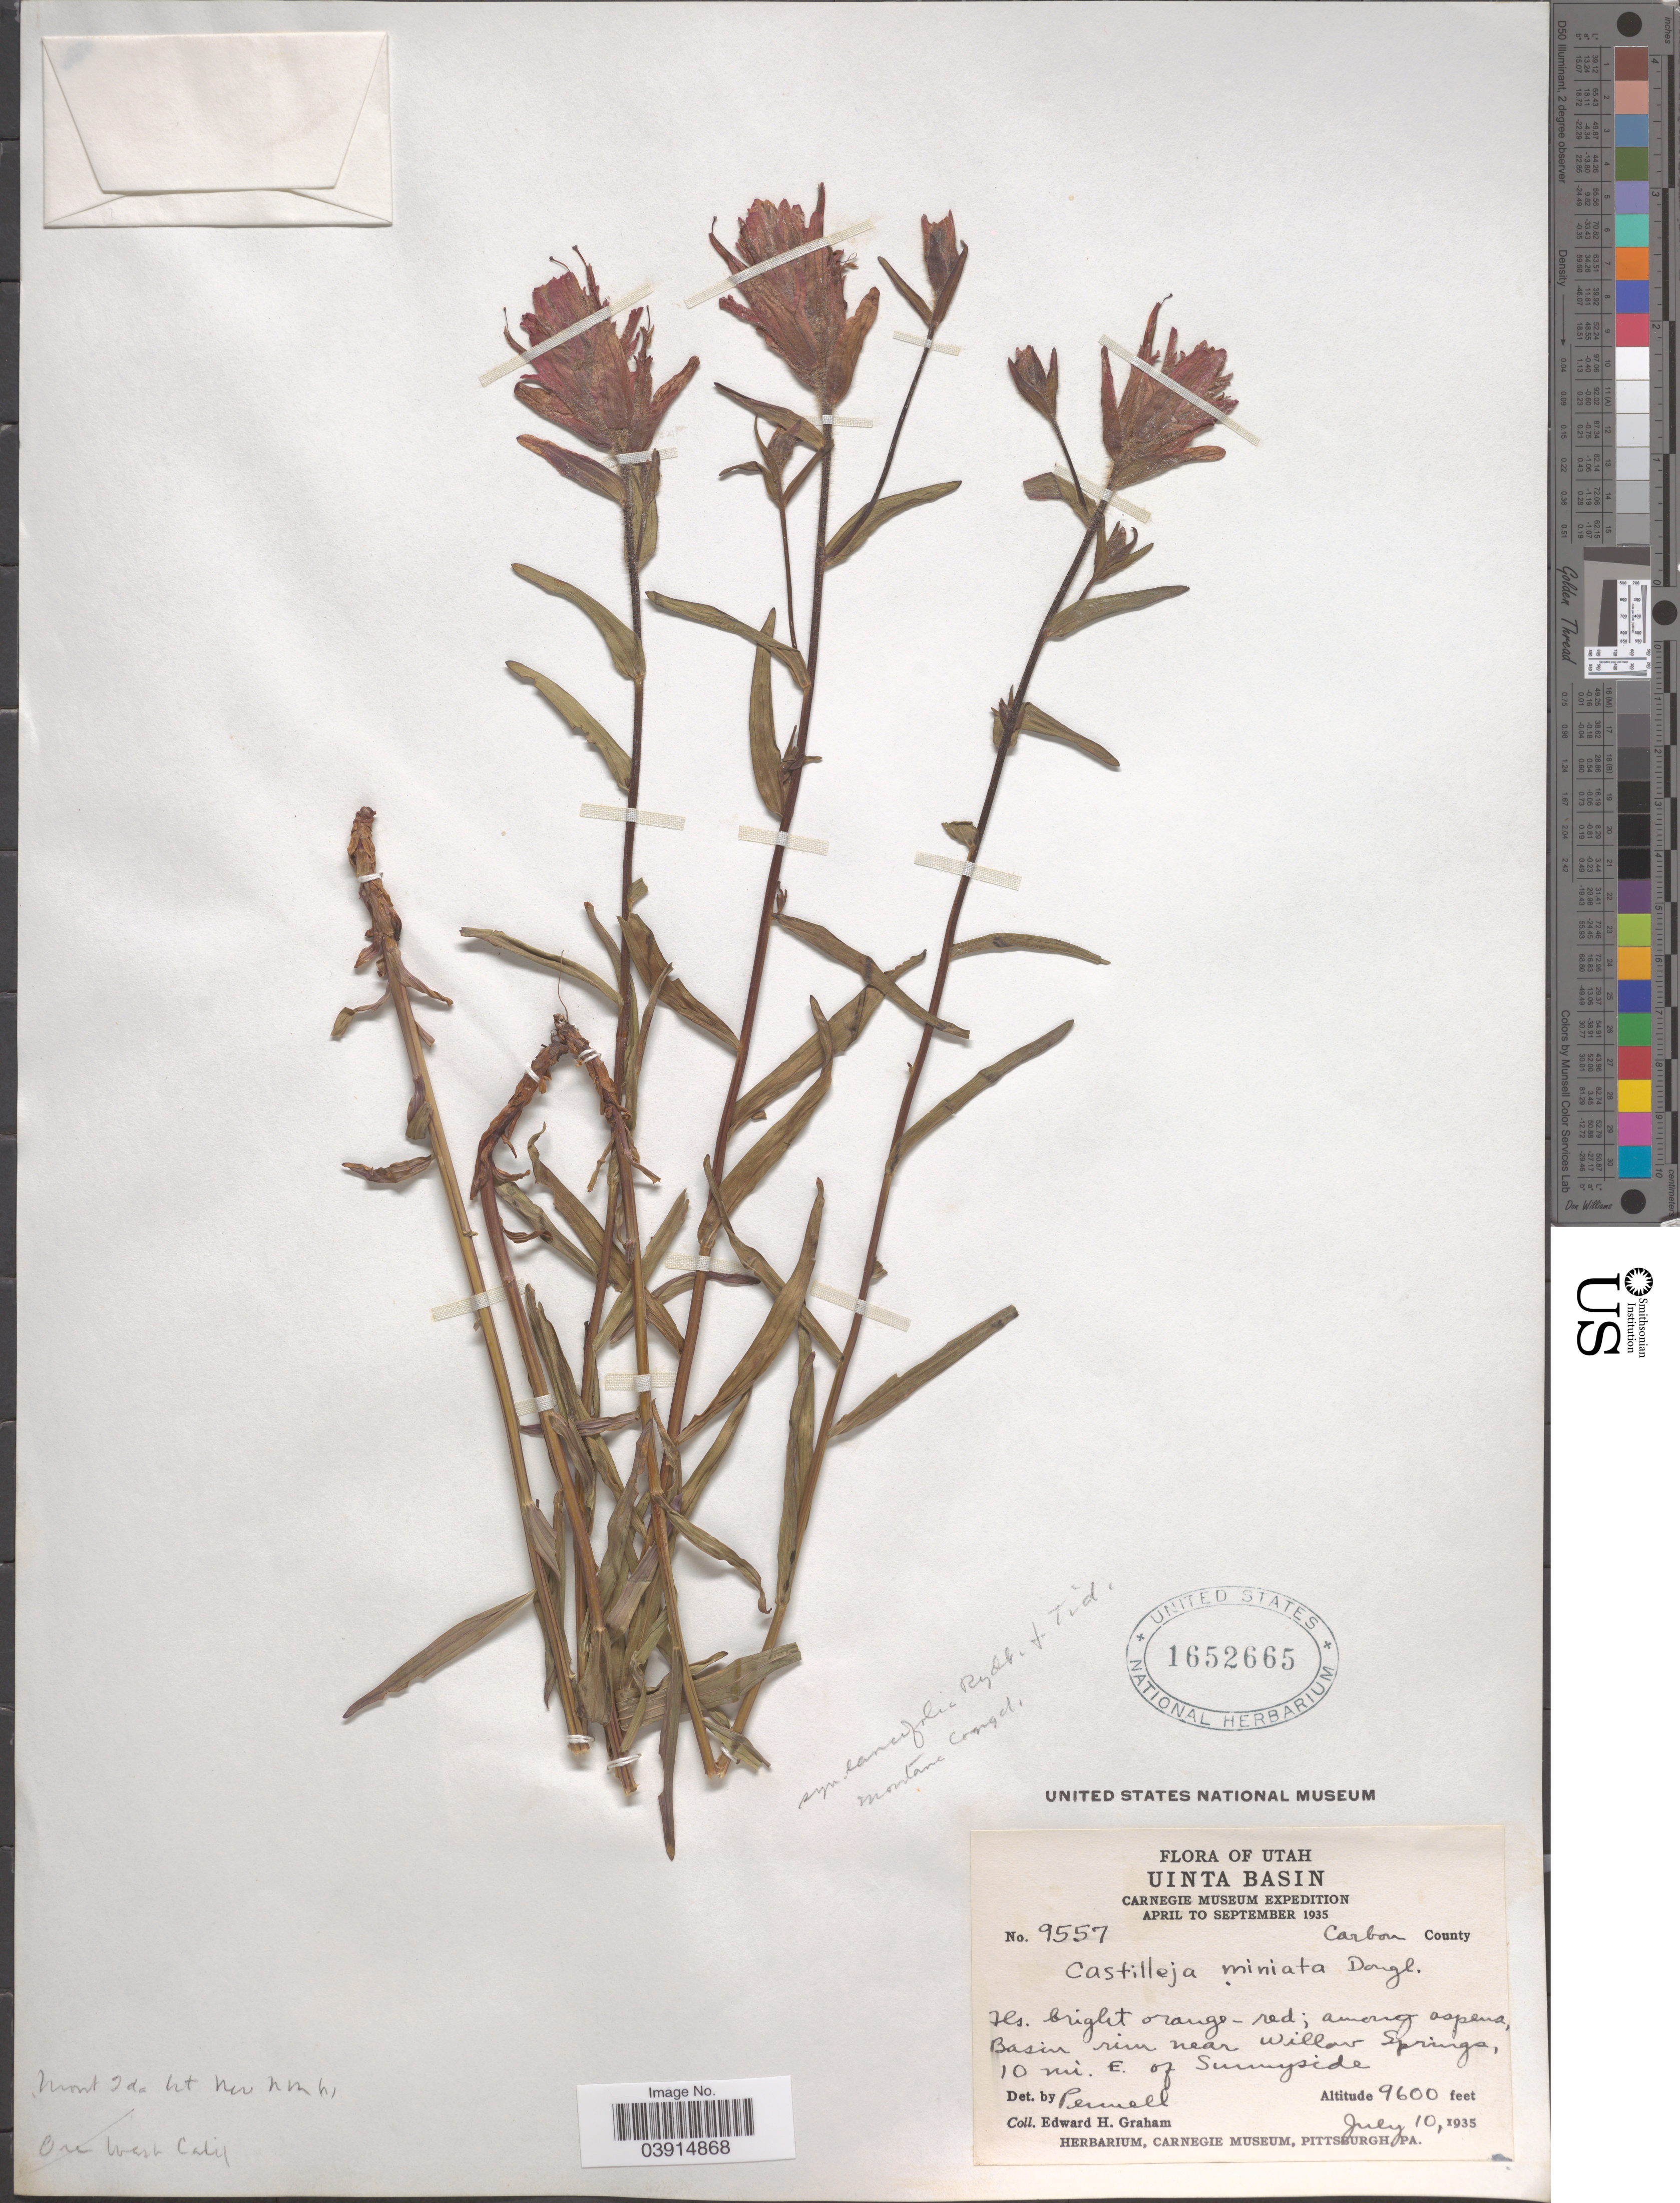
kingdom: Plantae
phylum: Tracheophyta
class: Magnoliopsida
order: Lamiales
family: Orobanchaceae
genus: Castilleja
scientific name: Castilleja sp.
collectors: E. H. Graham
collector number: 9557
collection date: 1935-07-10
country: United States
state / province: Utah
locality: Uinta Basin. Carbon County. Among aspens, Basin rim near Willow Springs, 10 mi. E. of Sunnyside.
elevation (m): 2926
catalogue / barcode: US 1652665